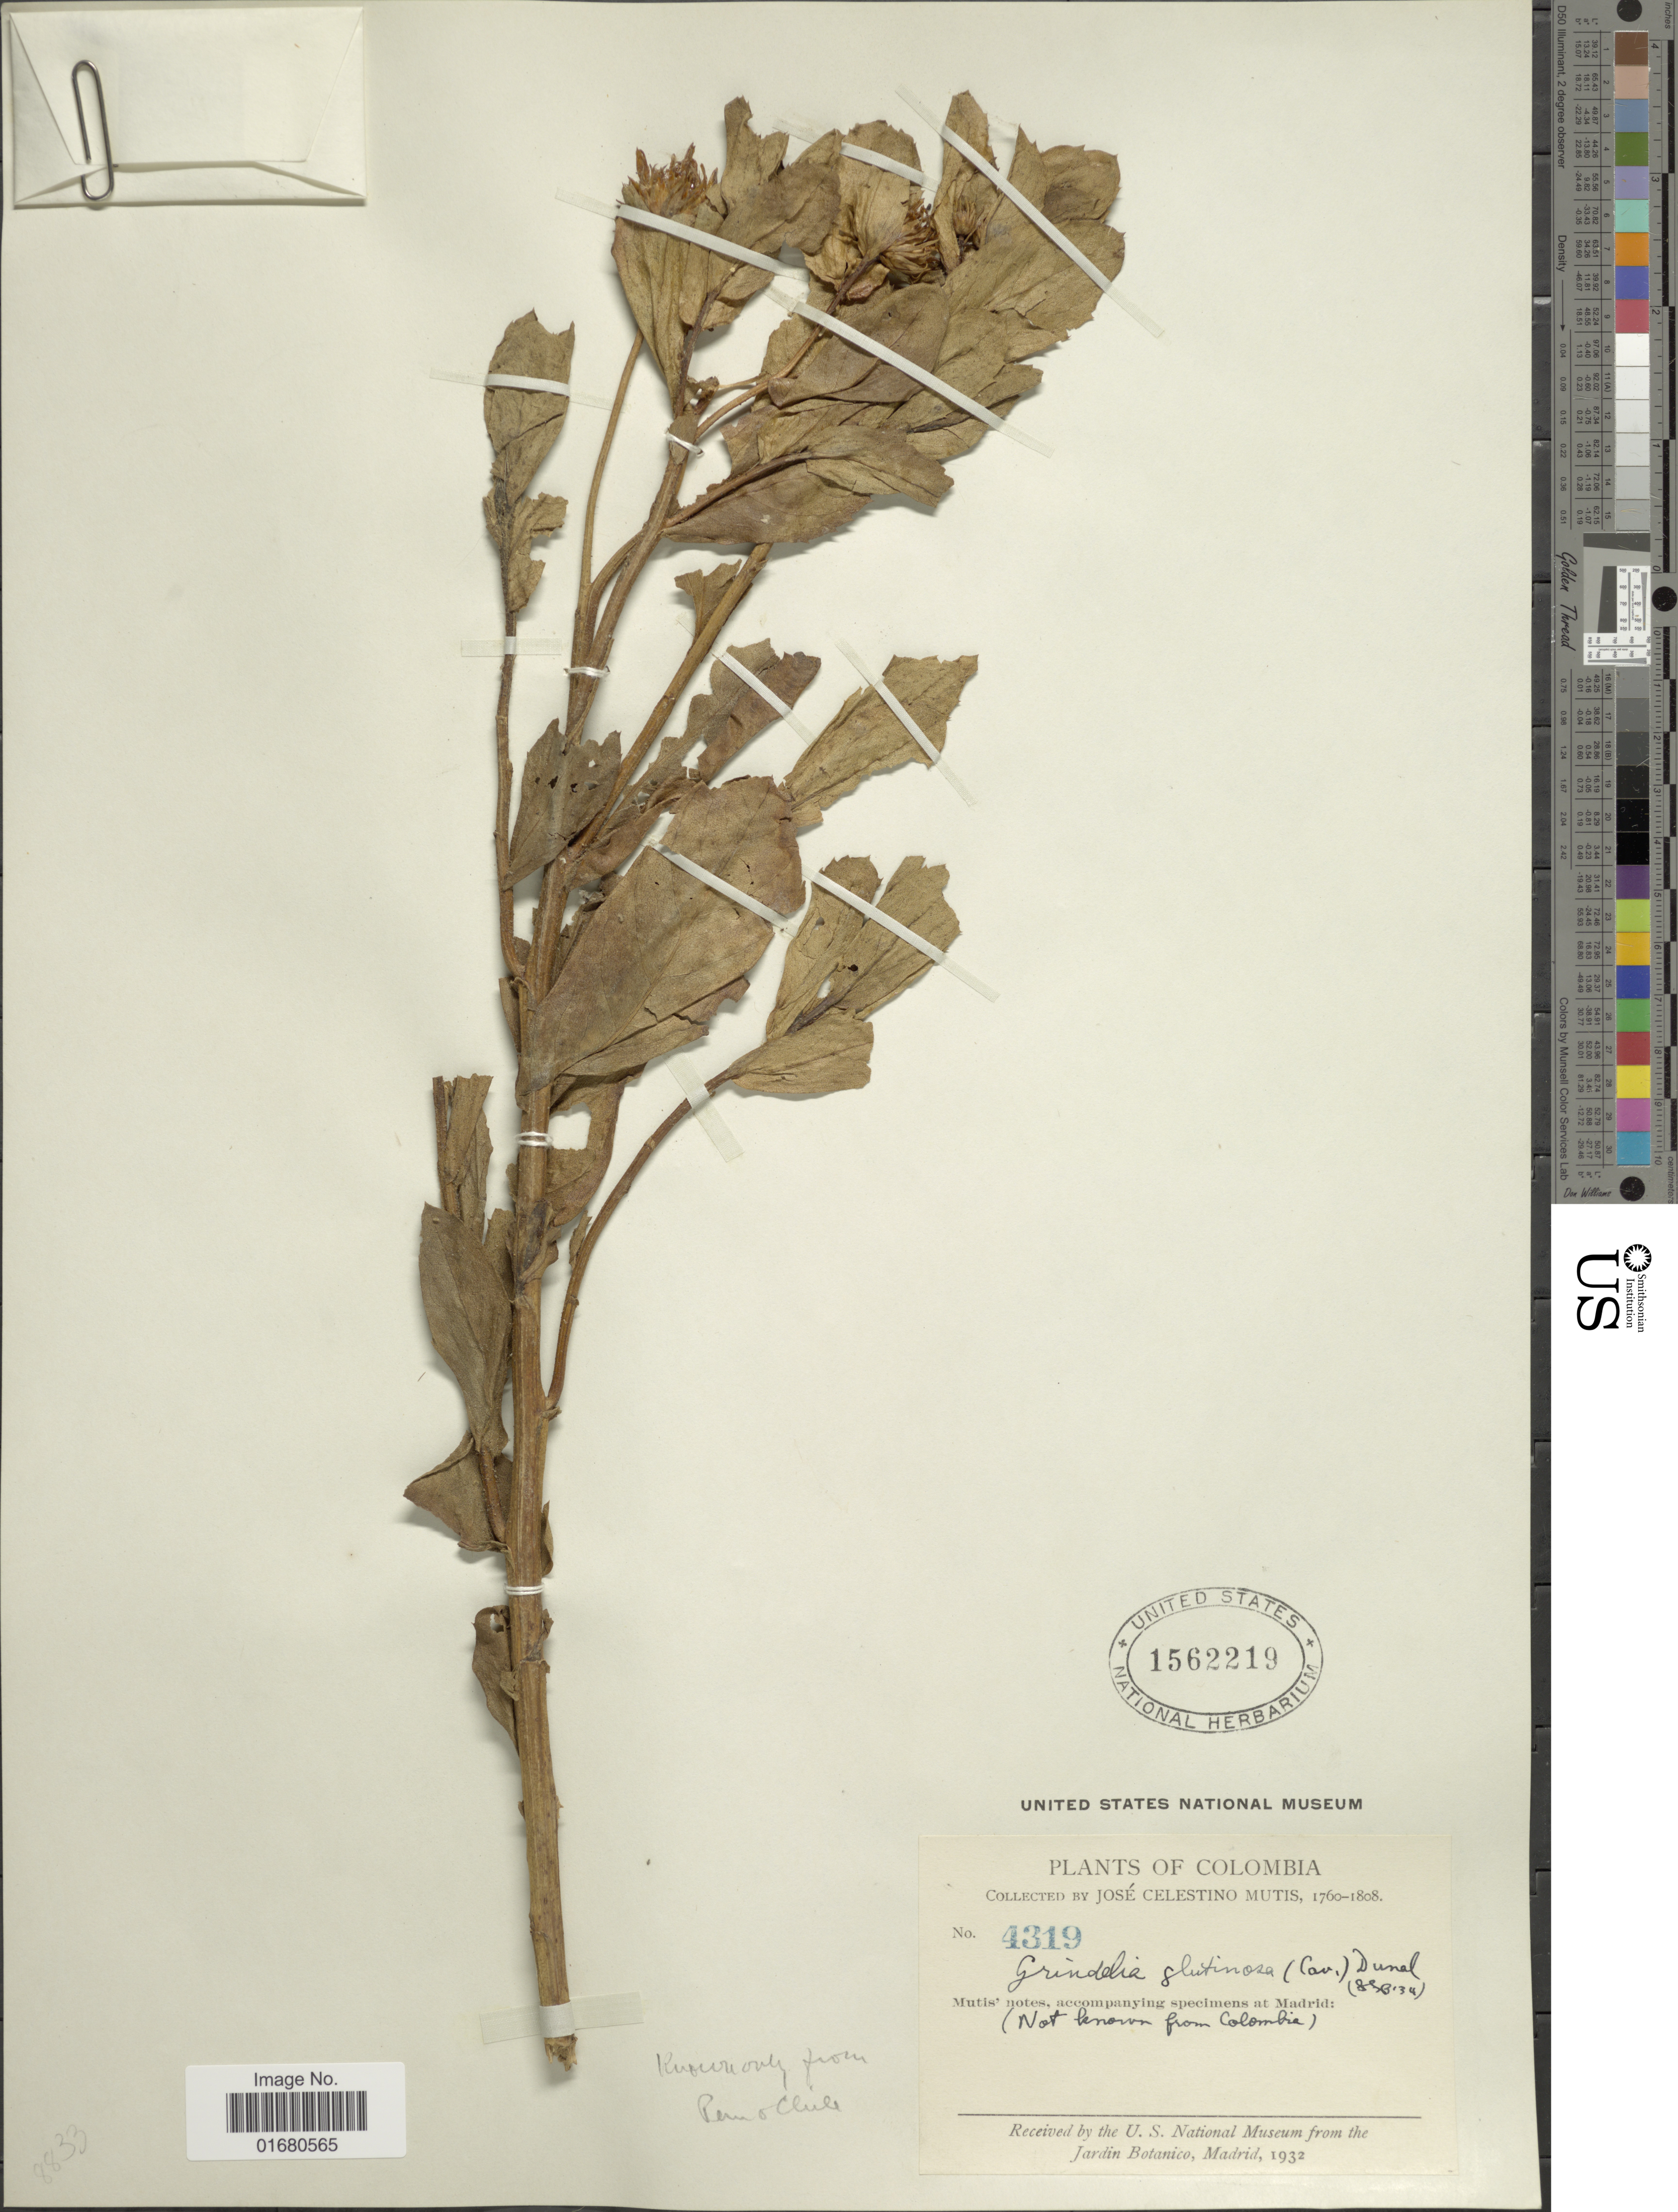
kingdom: Plantae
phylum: Tracheophyta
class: Magnoliopsida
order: Asterales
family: Asteraceae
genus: Grindelia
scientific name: Grindelia glutinosa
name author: (Cav.) Dunal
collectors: J. C. B. Mutis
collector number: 4319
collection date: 1760/1808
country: Colombia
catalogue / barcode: US 1562219